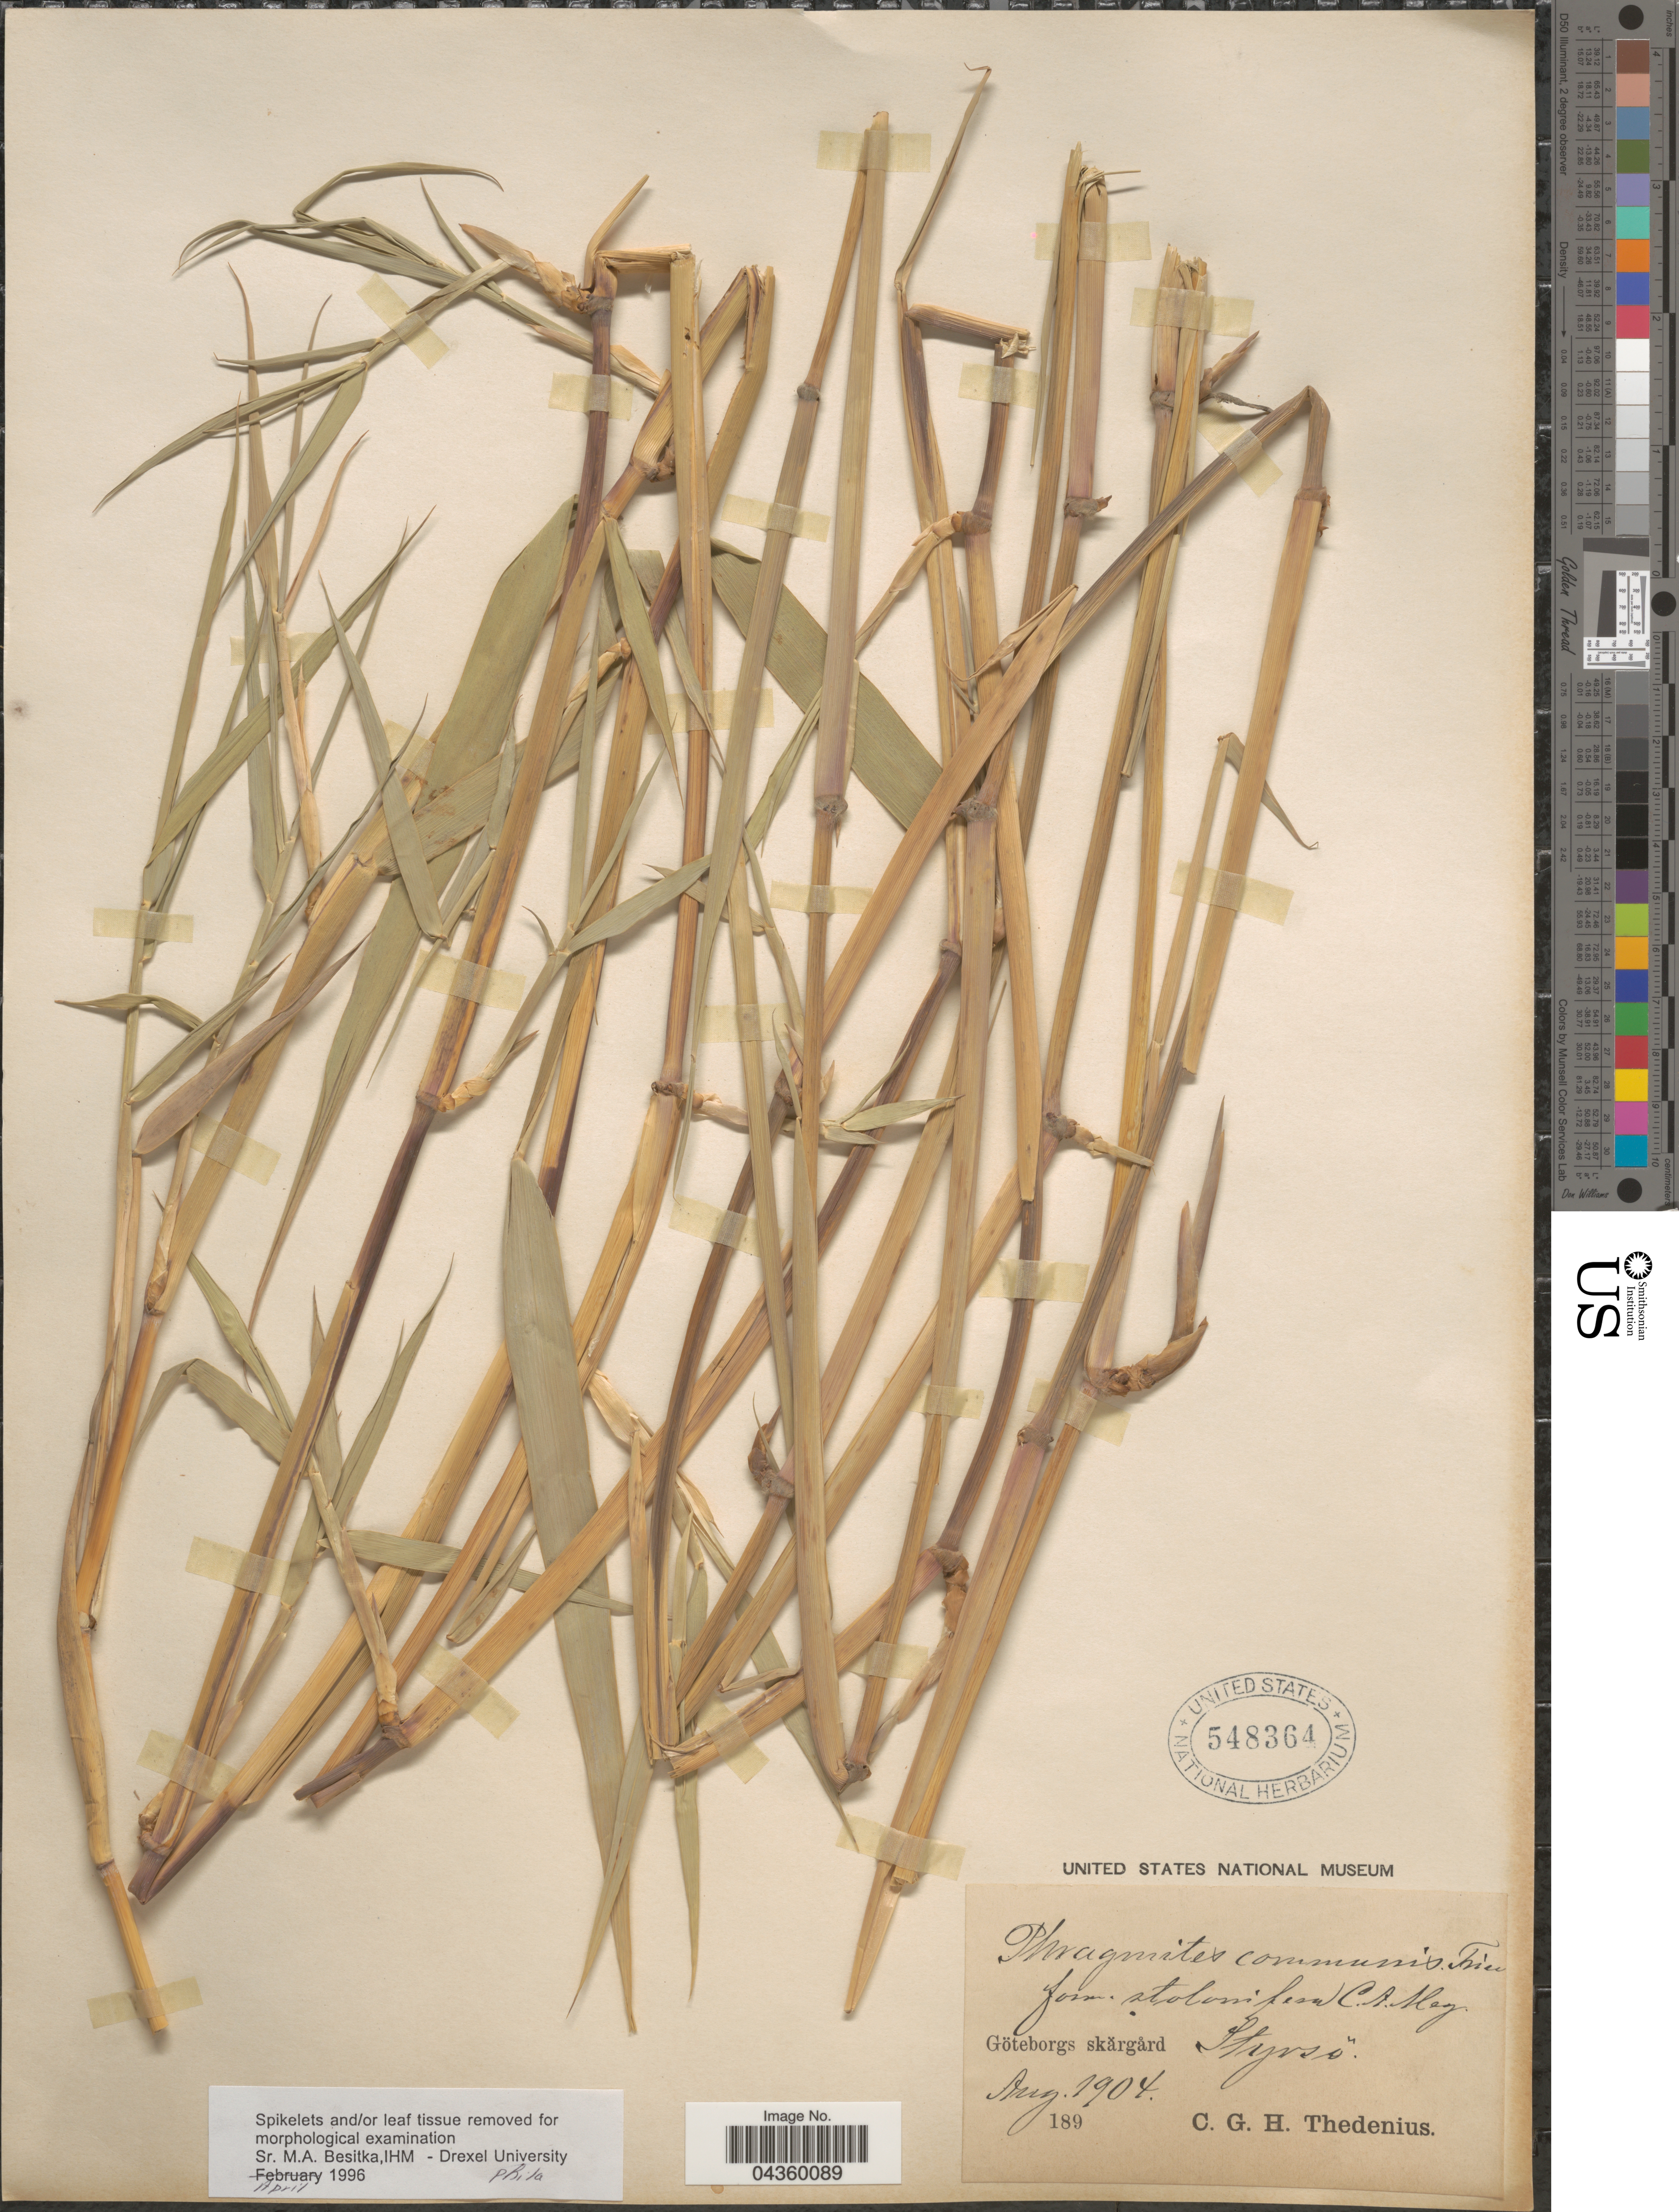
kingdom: Plantae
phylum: Tracheophyta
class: Liliopsida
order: Poales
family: Poaceae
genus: Phragmites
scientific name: Phragmites australis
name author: (Cav.) Trin. ex Steud.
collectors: C. Thedenius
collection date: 1904-08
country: Sweden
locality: Göteborgs skărgård Styrsö.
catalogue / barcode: US 548361